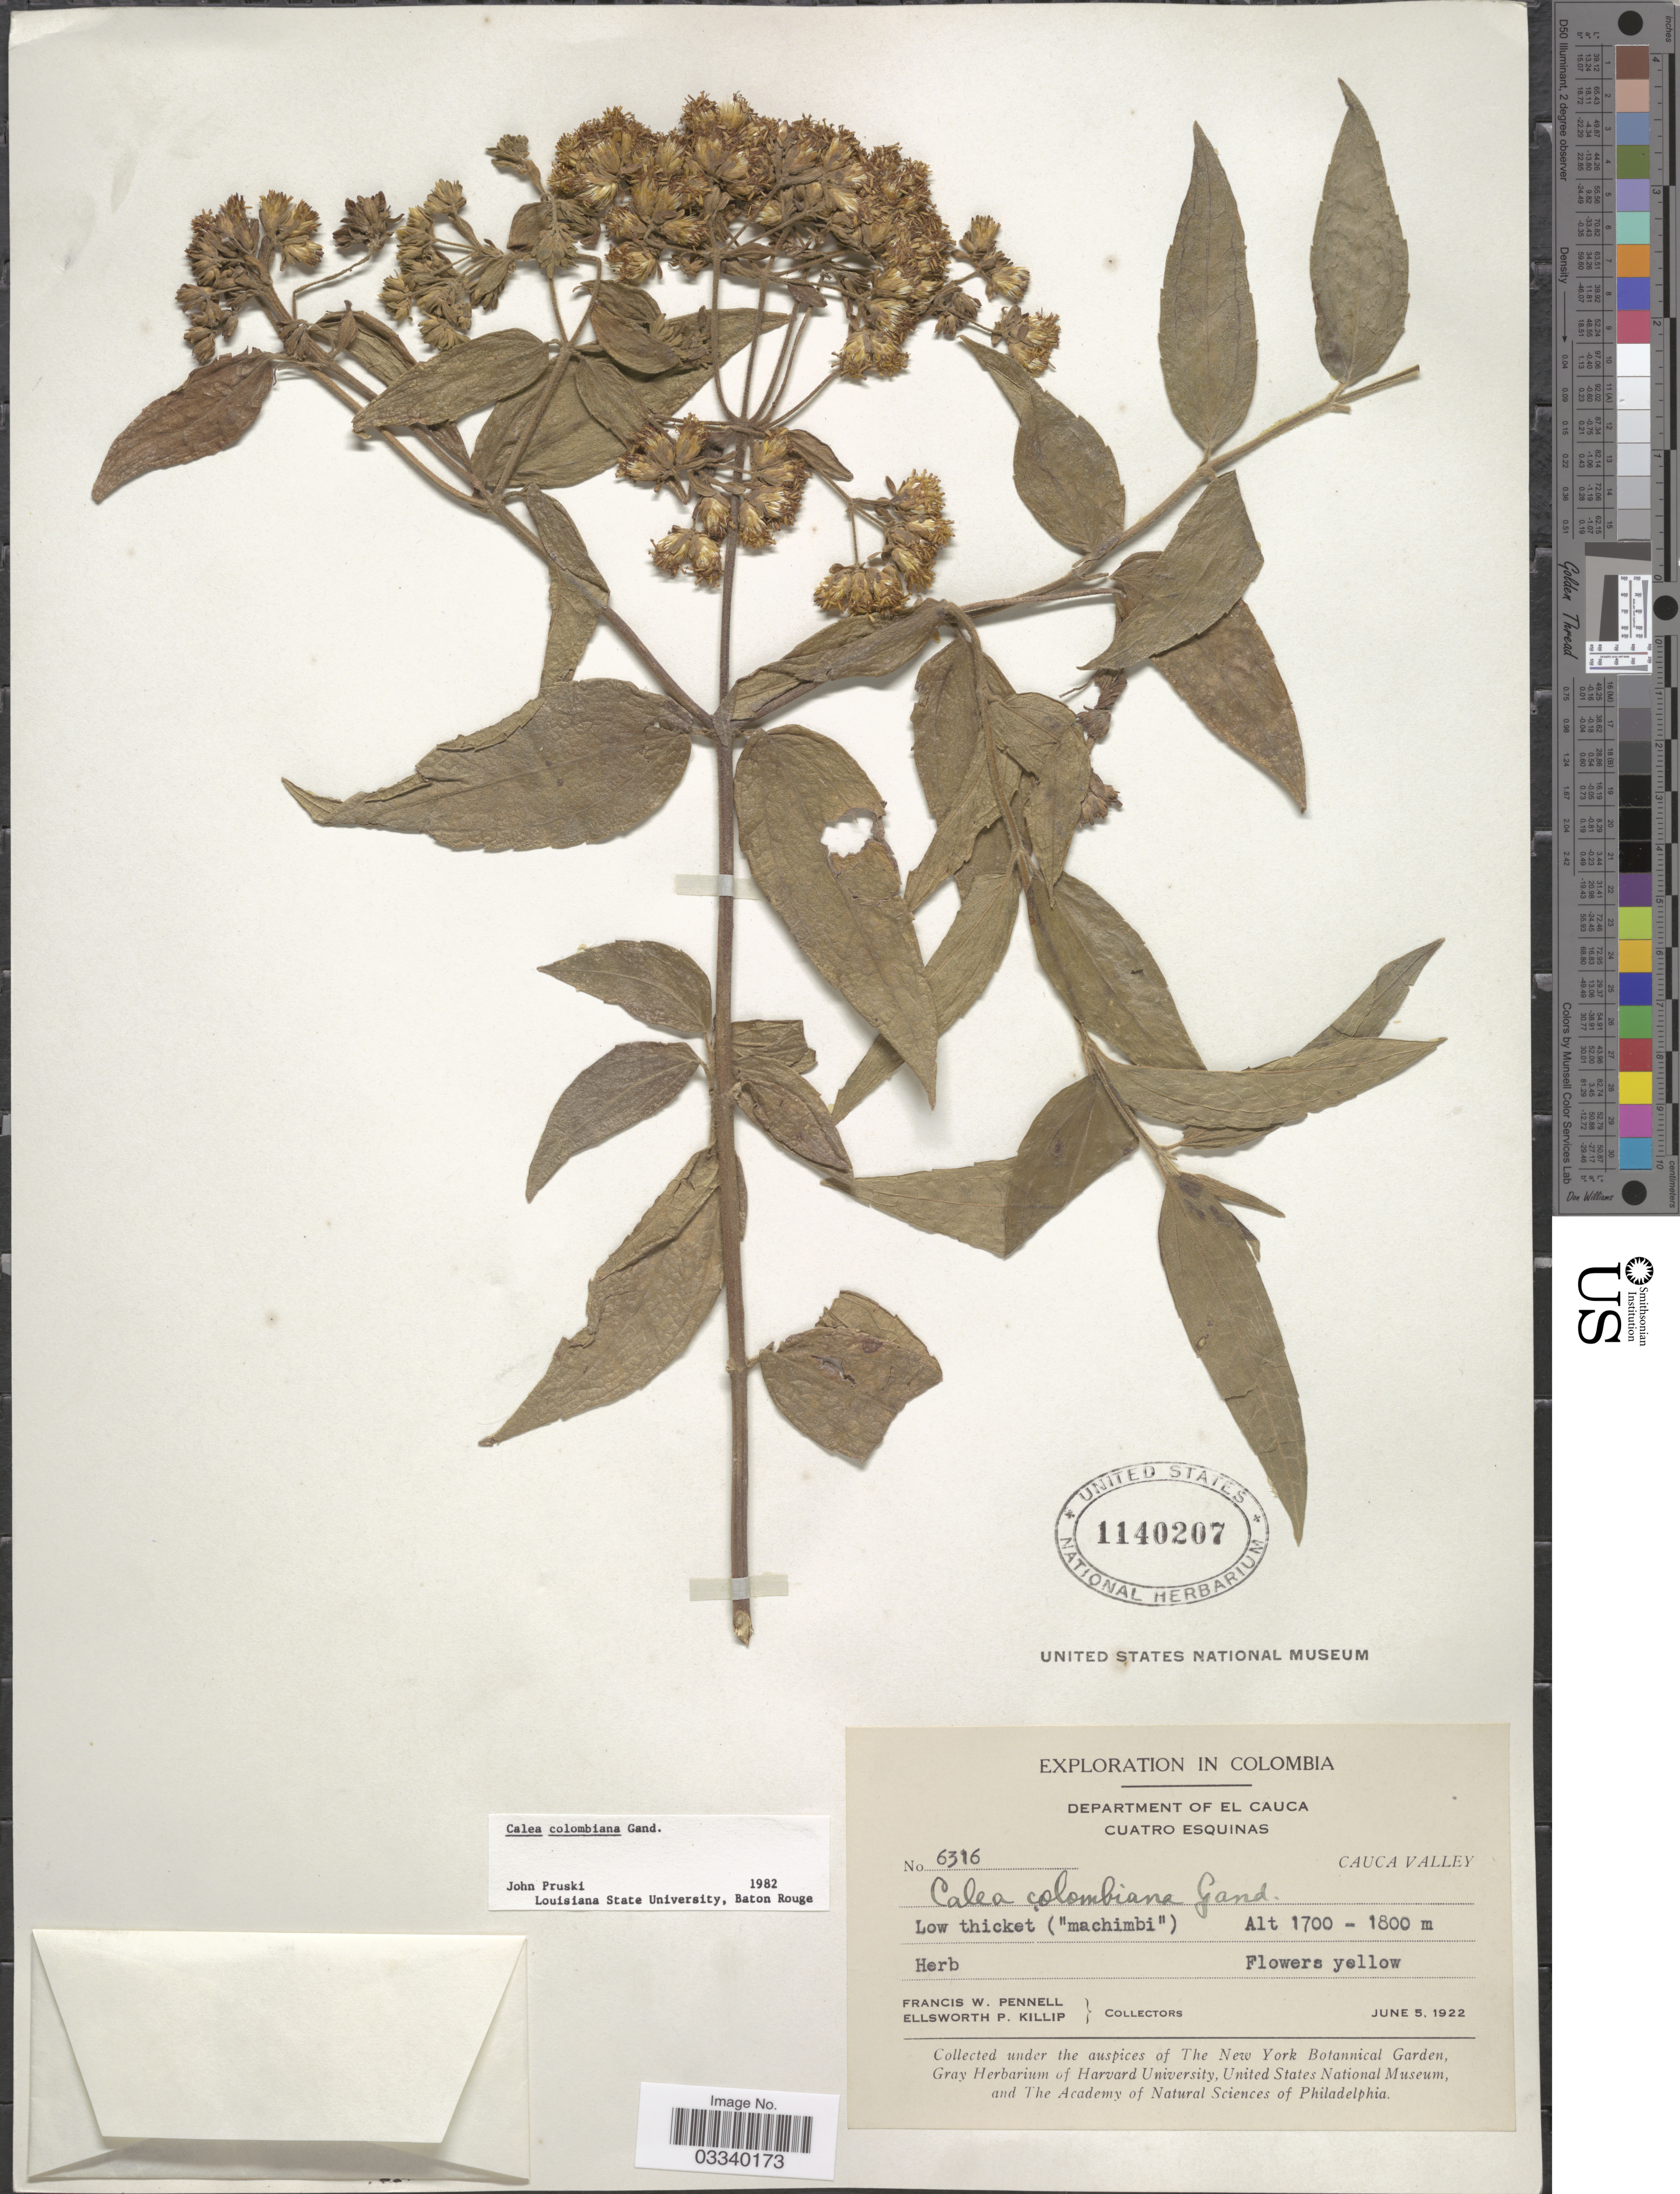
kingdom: Plantae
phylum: Tracheophyta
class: Magnoliopsida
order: Asterales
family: Asteraceae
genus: Calea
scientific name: Calea colombiana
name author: Gand.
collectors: F. W. Pennell & E. P. Killip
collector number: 6316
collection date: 1922-06-05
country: Colombia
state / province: Cauca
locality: Department of El Cauca, Cuatro Esquinas, Cauca Valley.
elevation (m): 1700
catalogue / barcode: US 1140207